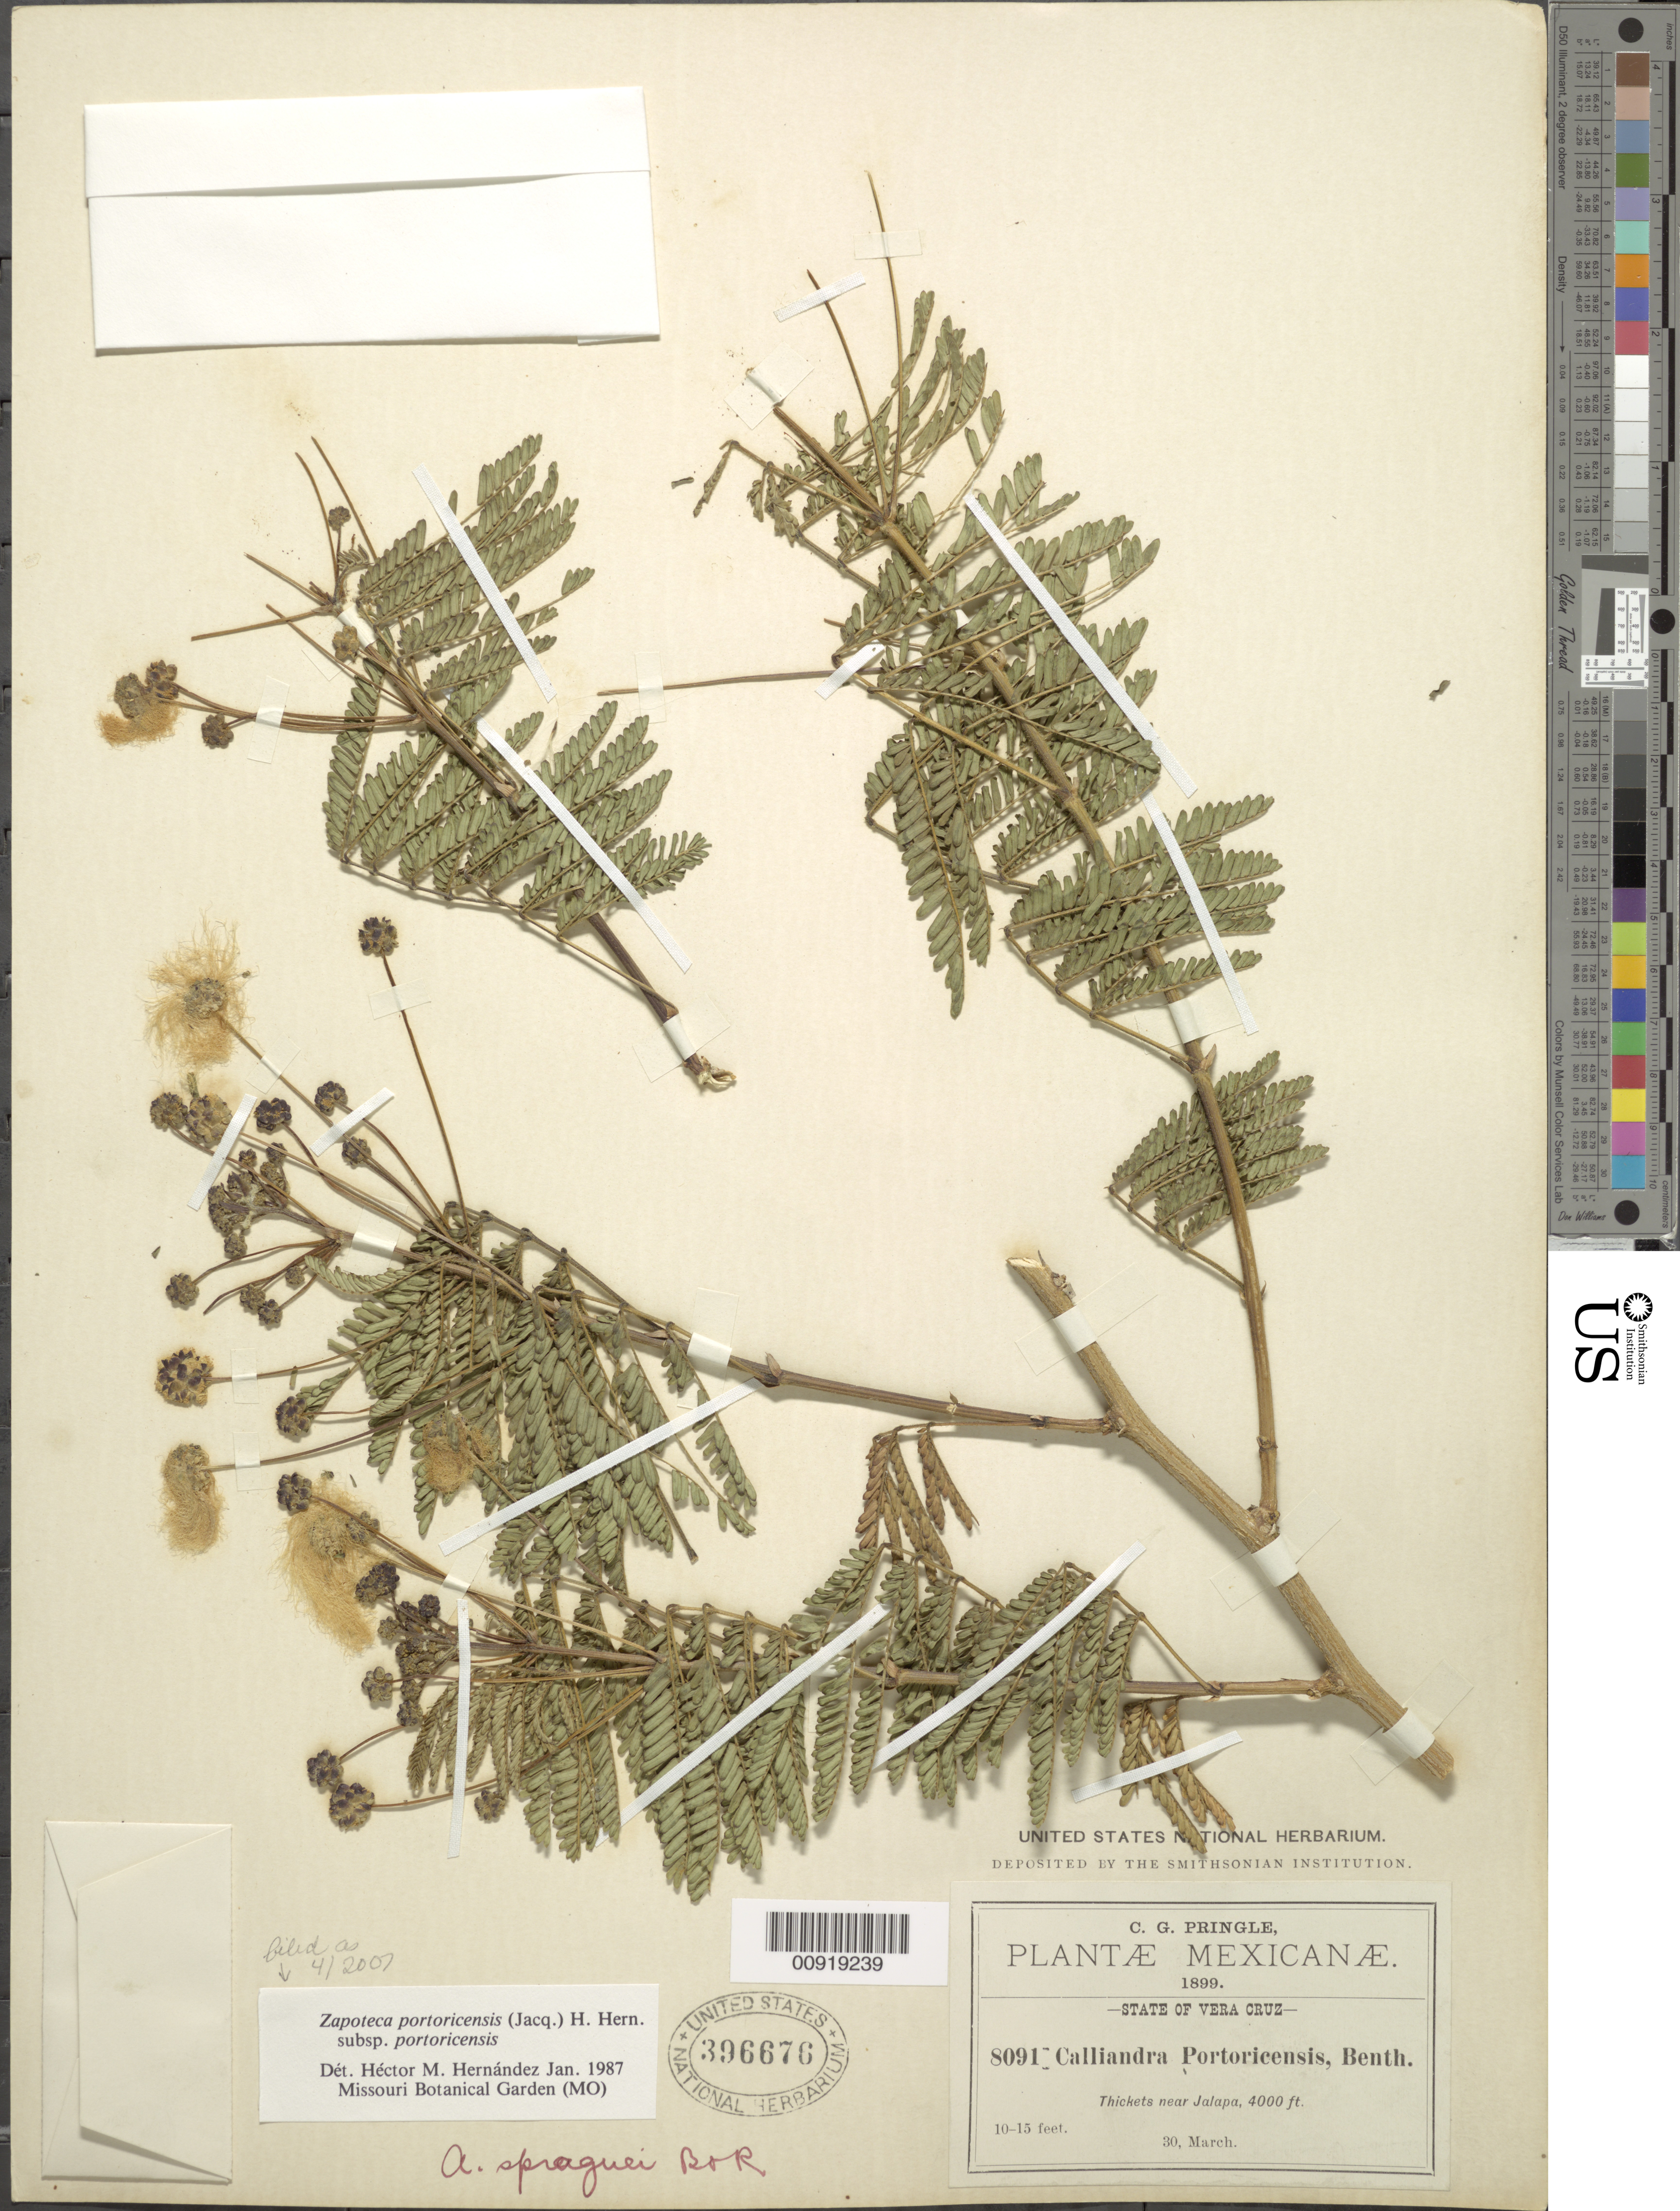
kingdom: Plantae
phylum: Tracheophyta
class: Magnoliopsida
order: Fabales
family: Fabaceae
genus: Zapoteca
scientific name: Zapoteca portoricensis subsp. portoricensis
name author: (Jacq.) H.M. Hern.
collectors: C. G. Pringle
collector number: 8091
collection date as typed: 30 Mar 1899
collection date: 1899-03-30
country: Mexico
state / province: Veracruz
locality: Near Jalapa.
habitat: Thickets.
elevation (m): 1219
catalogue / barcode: US 396676